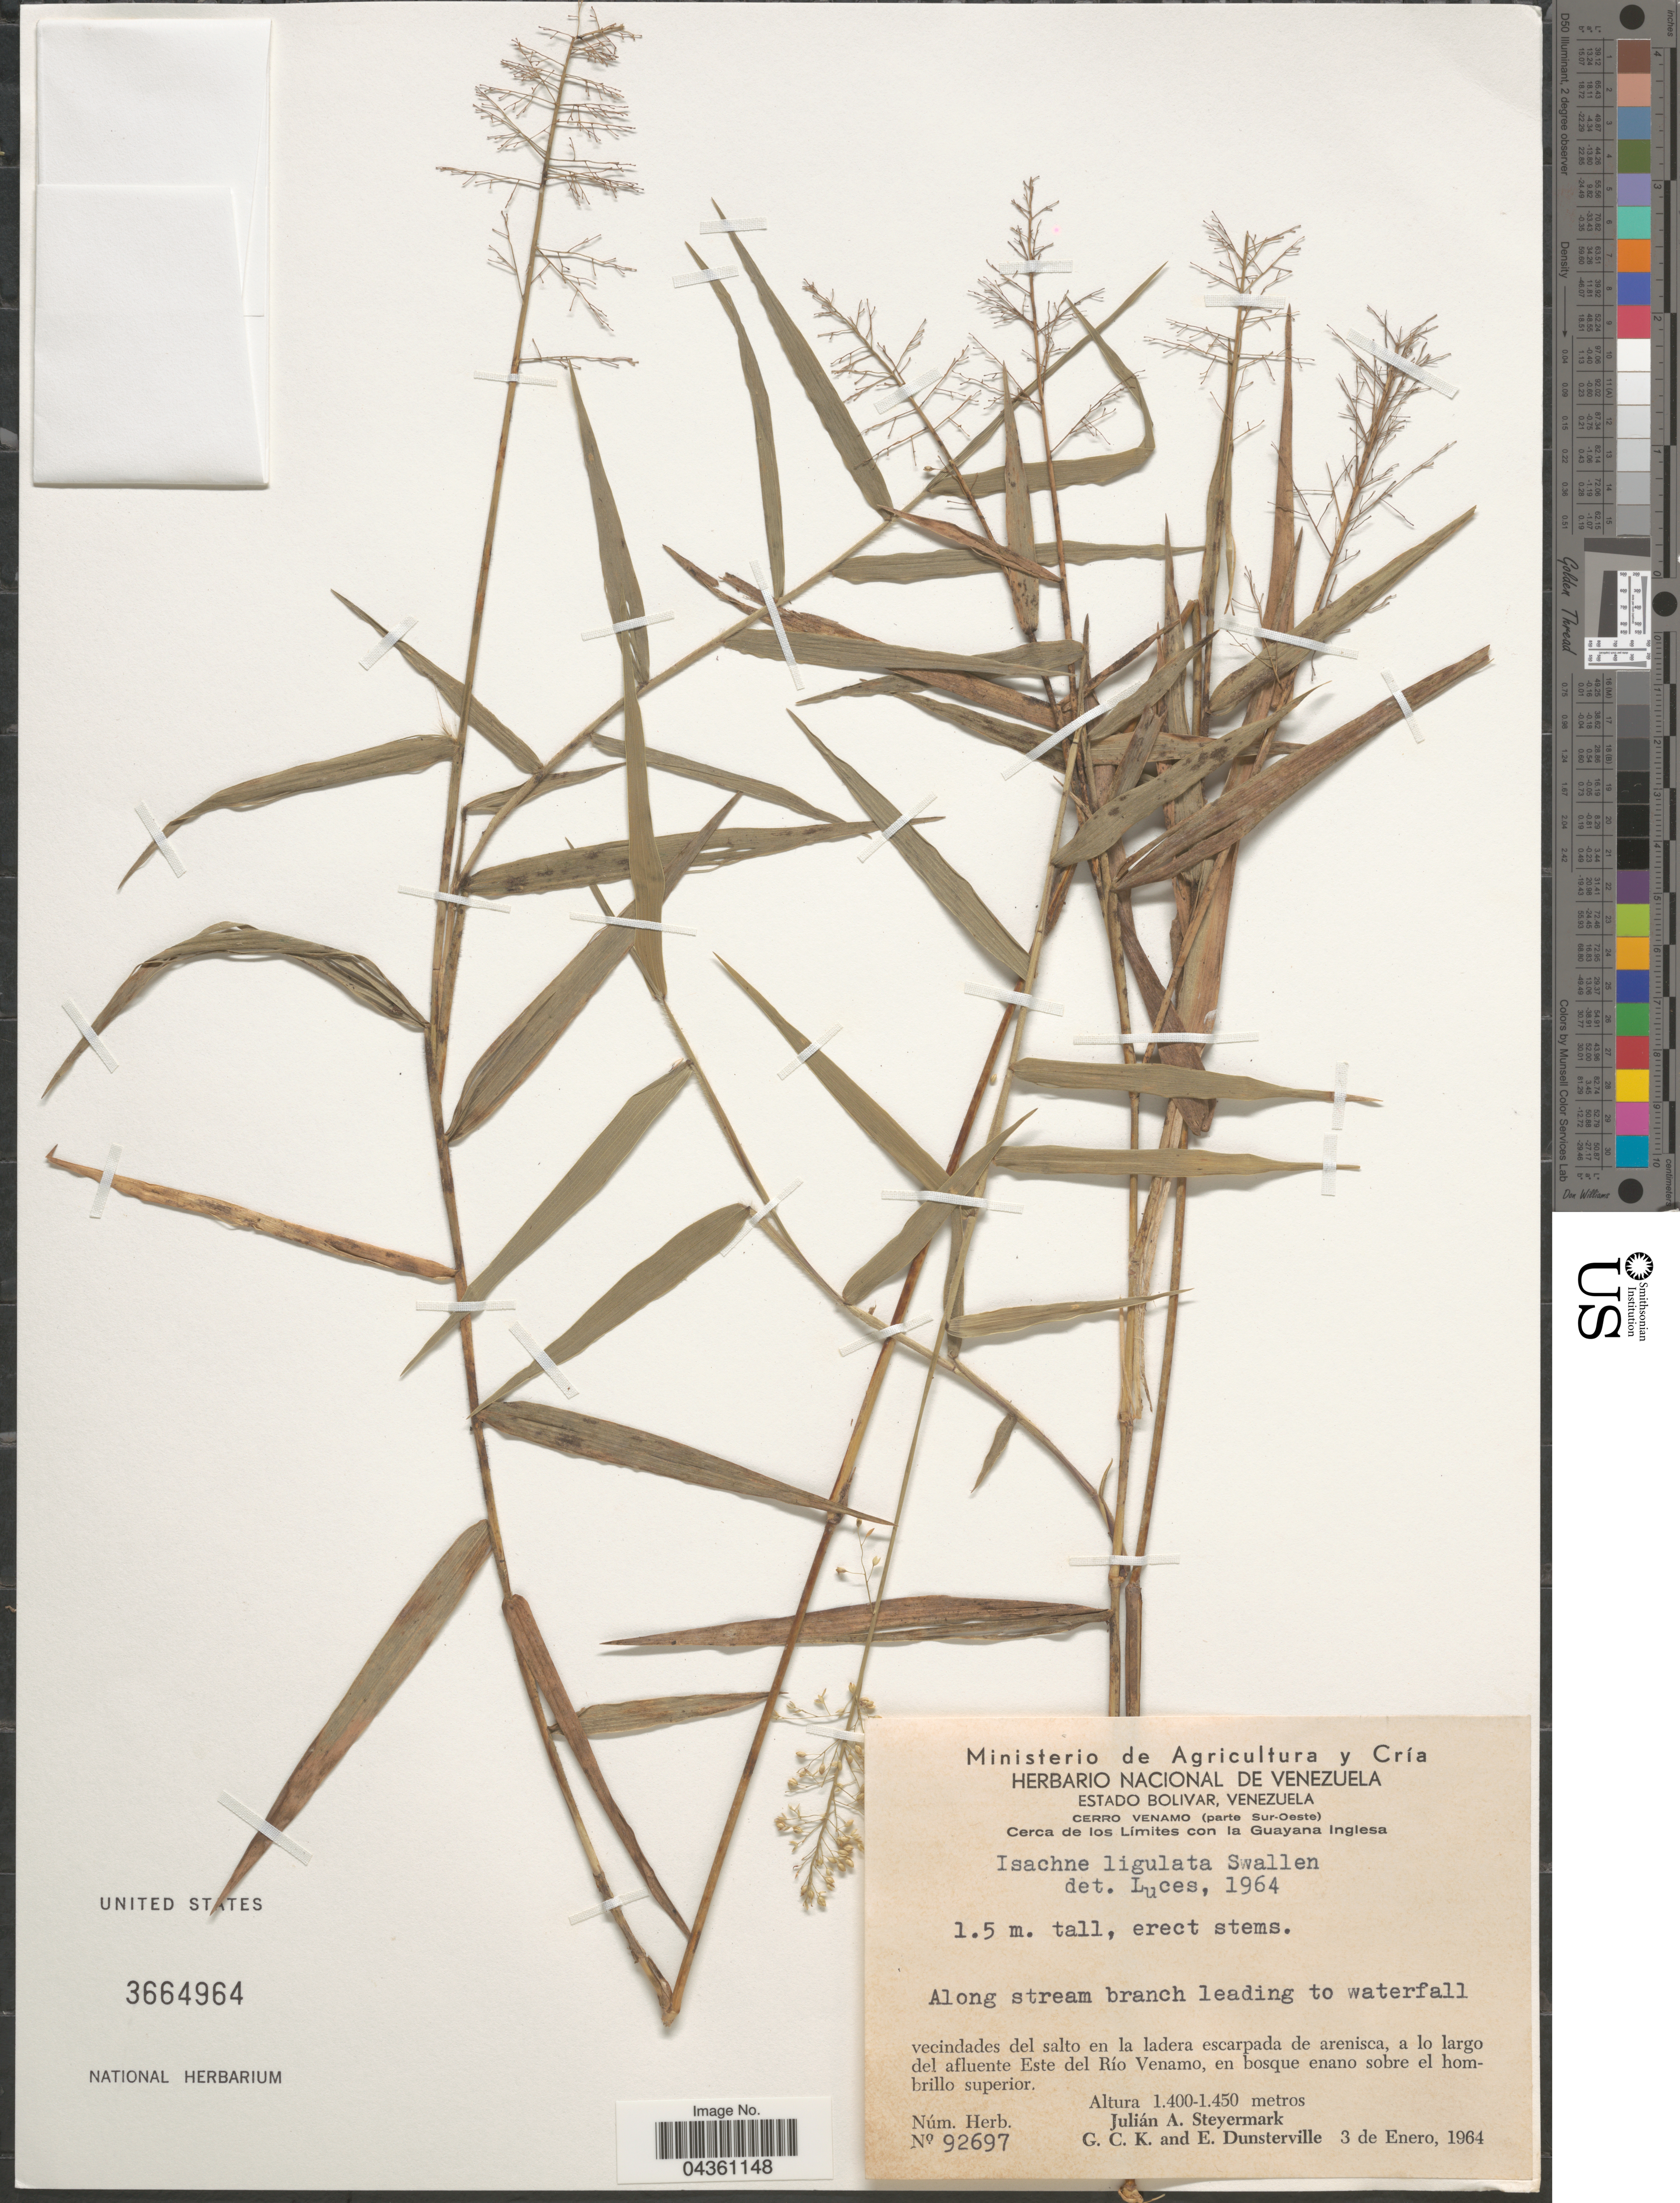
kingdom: Plantae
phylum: Tracheophyta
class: Liliopsida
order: Poales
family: Poaceae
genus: Isachne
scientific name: Isachne ligulata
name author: Swallen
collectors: J. Steyermark, G. C. K. Dunsterville & E. Dunsterville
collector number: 92697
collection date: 1964-01-03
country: Venezuela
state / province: Bolivar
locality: Cerro Venamo (parte Sur-Oeste). Cerca de los Límites con la Guayana Inglesa. Along stream branch leading to waterfall. Vecindades del salto en la ladera escarpada de arenisca, a lo largo del afluente Este del Río Venamo.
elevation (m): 1400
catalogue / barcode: US 3664964